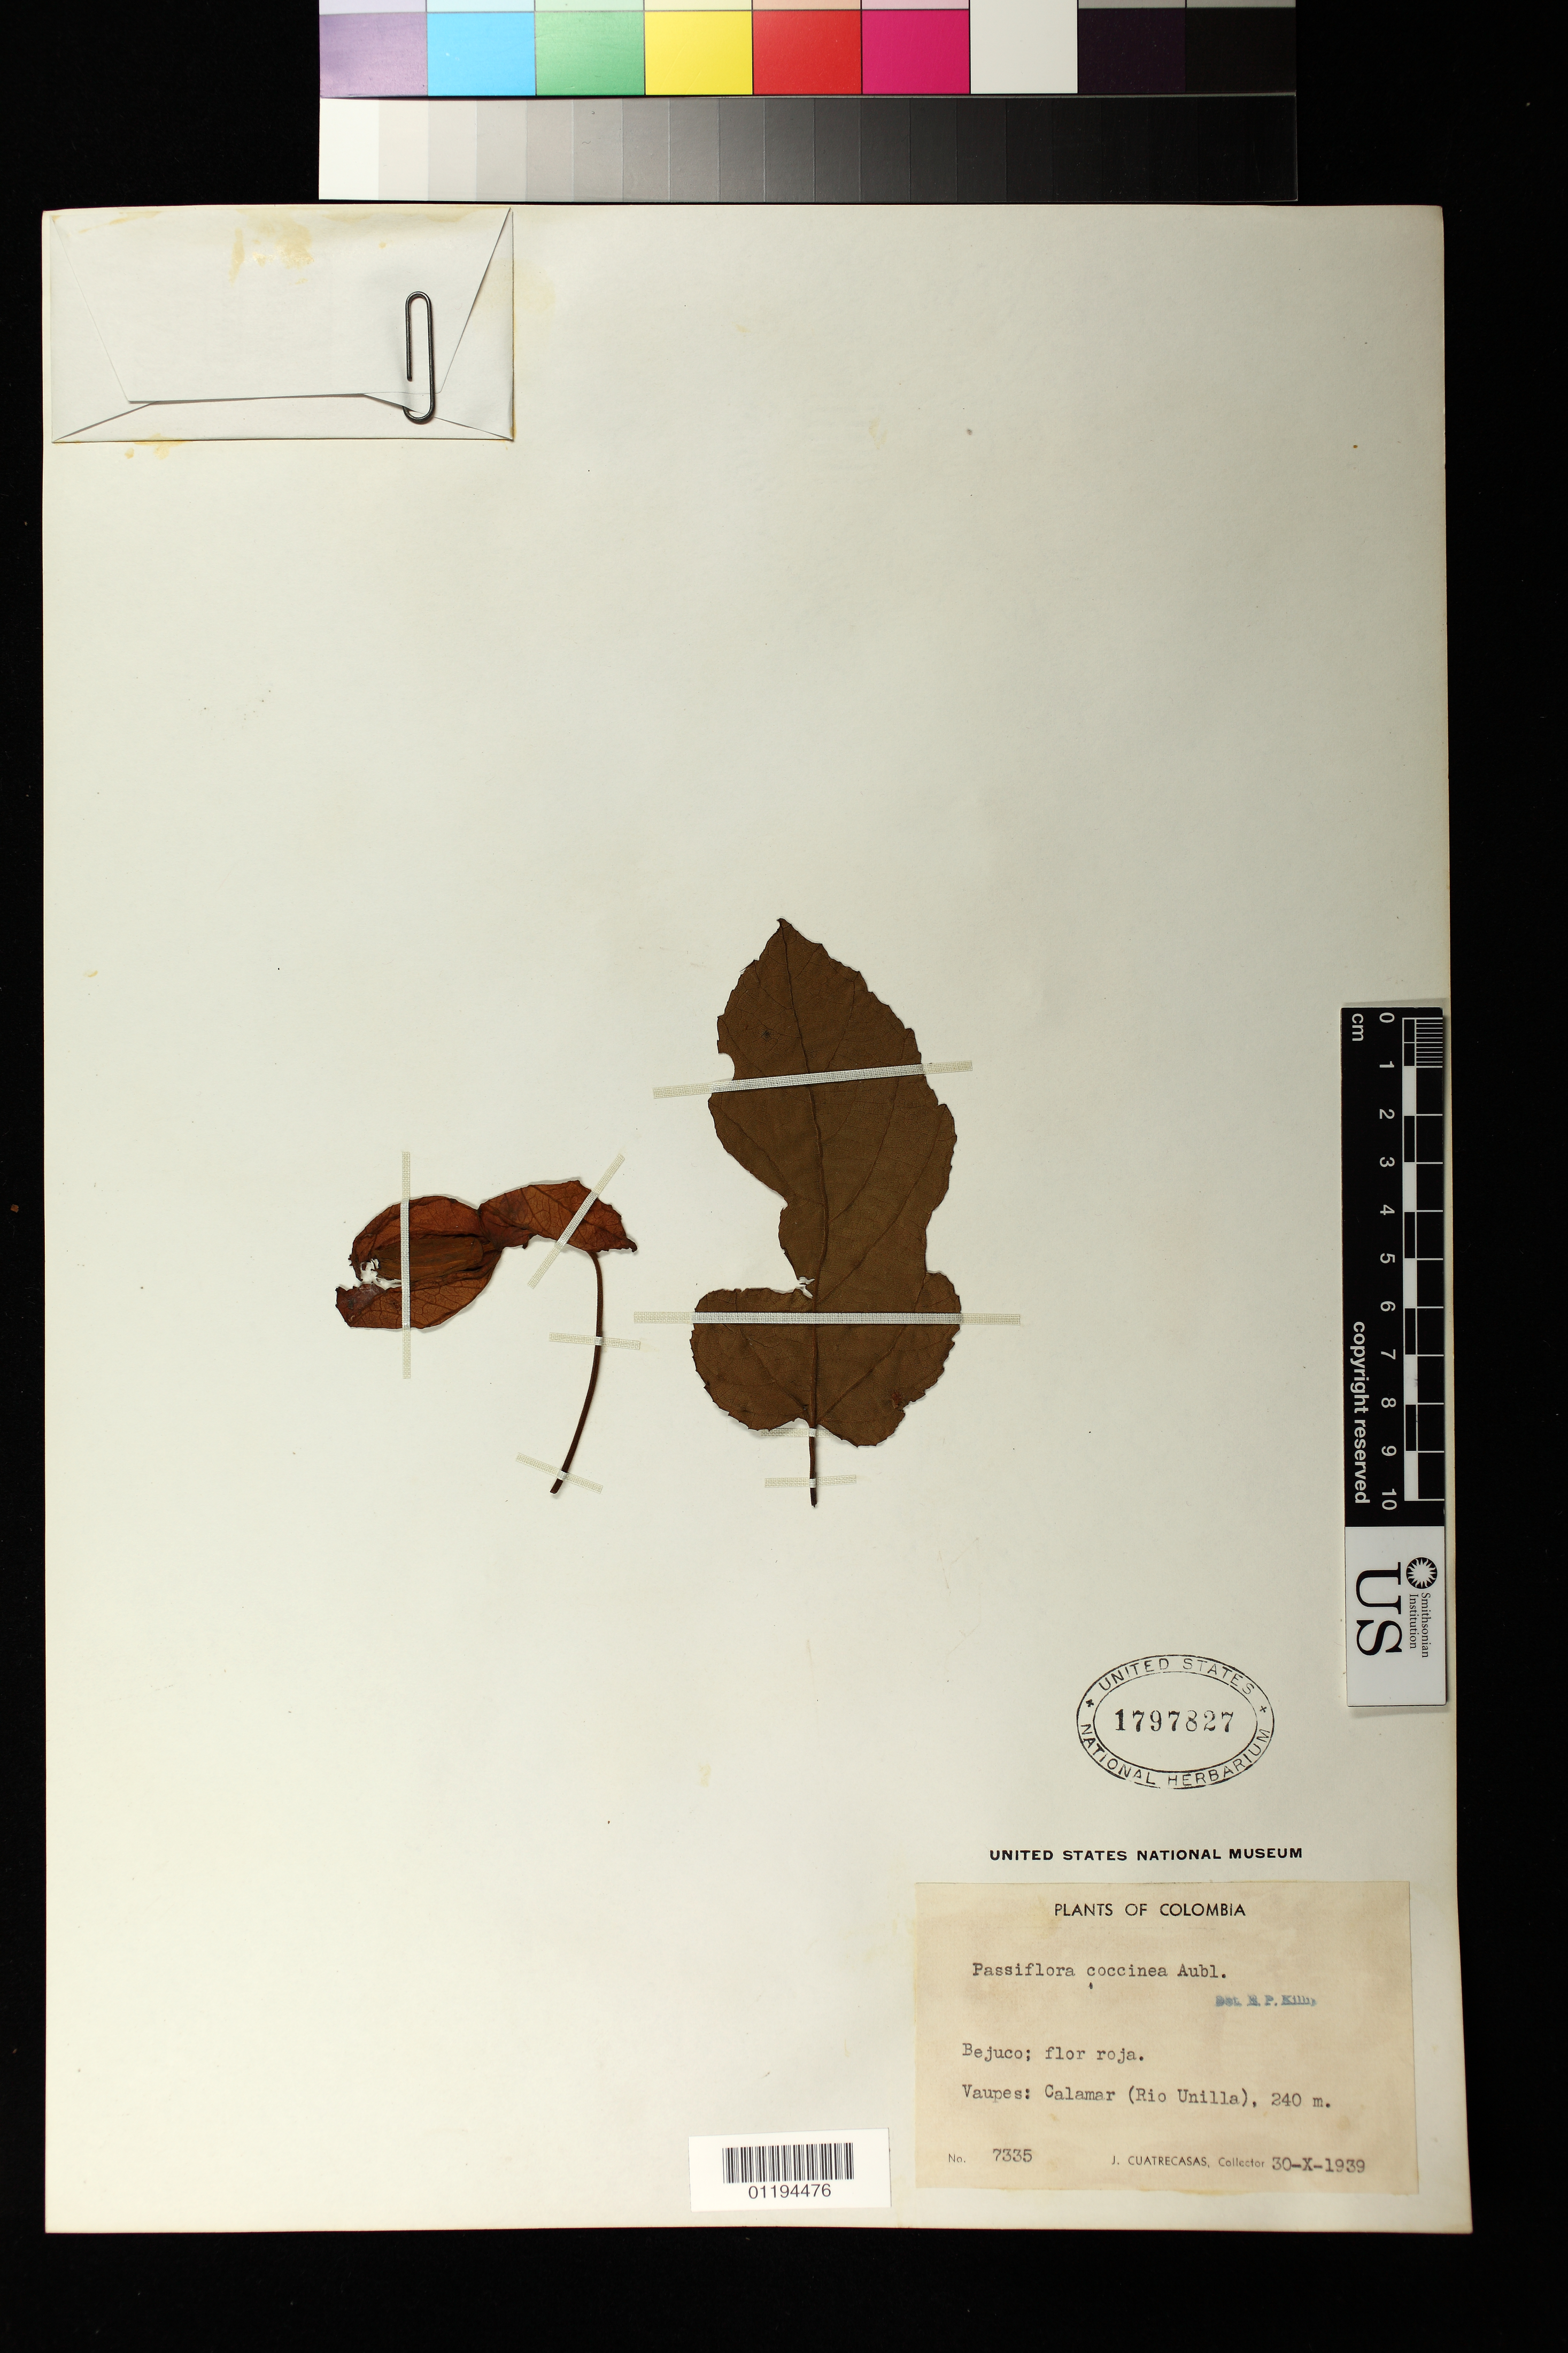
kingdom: Plantae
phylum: Tracheophyta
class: Magnoliopsida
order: Malpighiales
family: Passifloraceae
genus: Passiflora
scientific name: Passiflora coccinea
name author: Aubl.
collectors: J. Cuatrecasas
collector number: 7335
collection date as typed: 30 Oct 1939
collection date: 1939-10-30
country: Colombia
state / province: Vaupés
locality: Vaupes: Calamar (Rio Unilla)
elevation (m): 240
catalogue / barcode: US 1797827